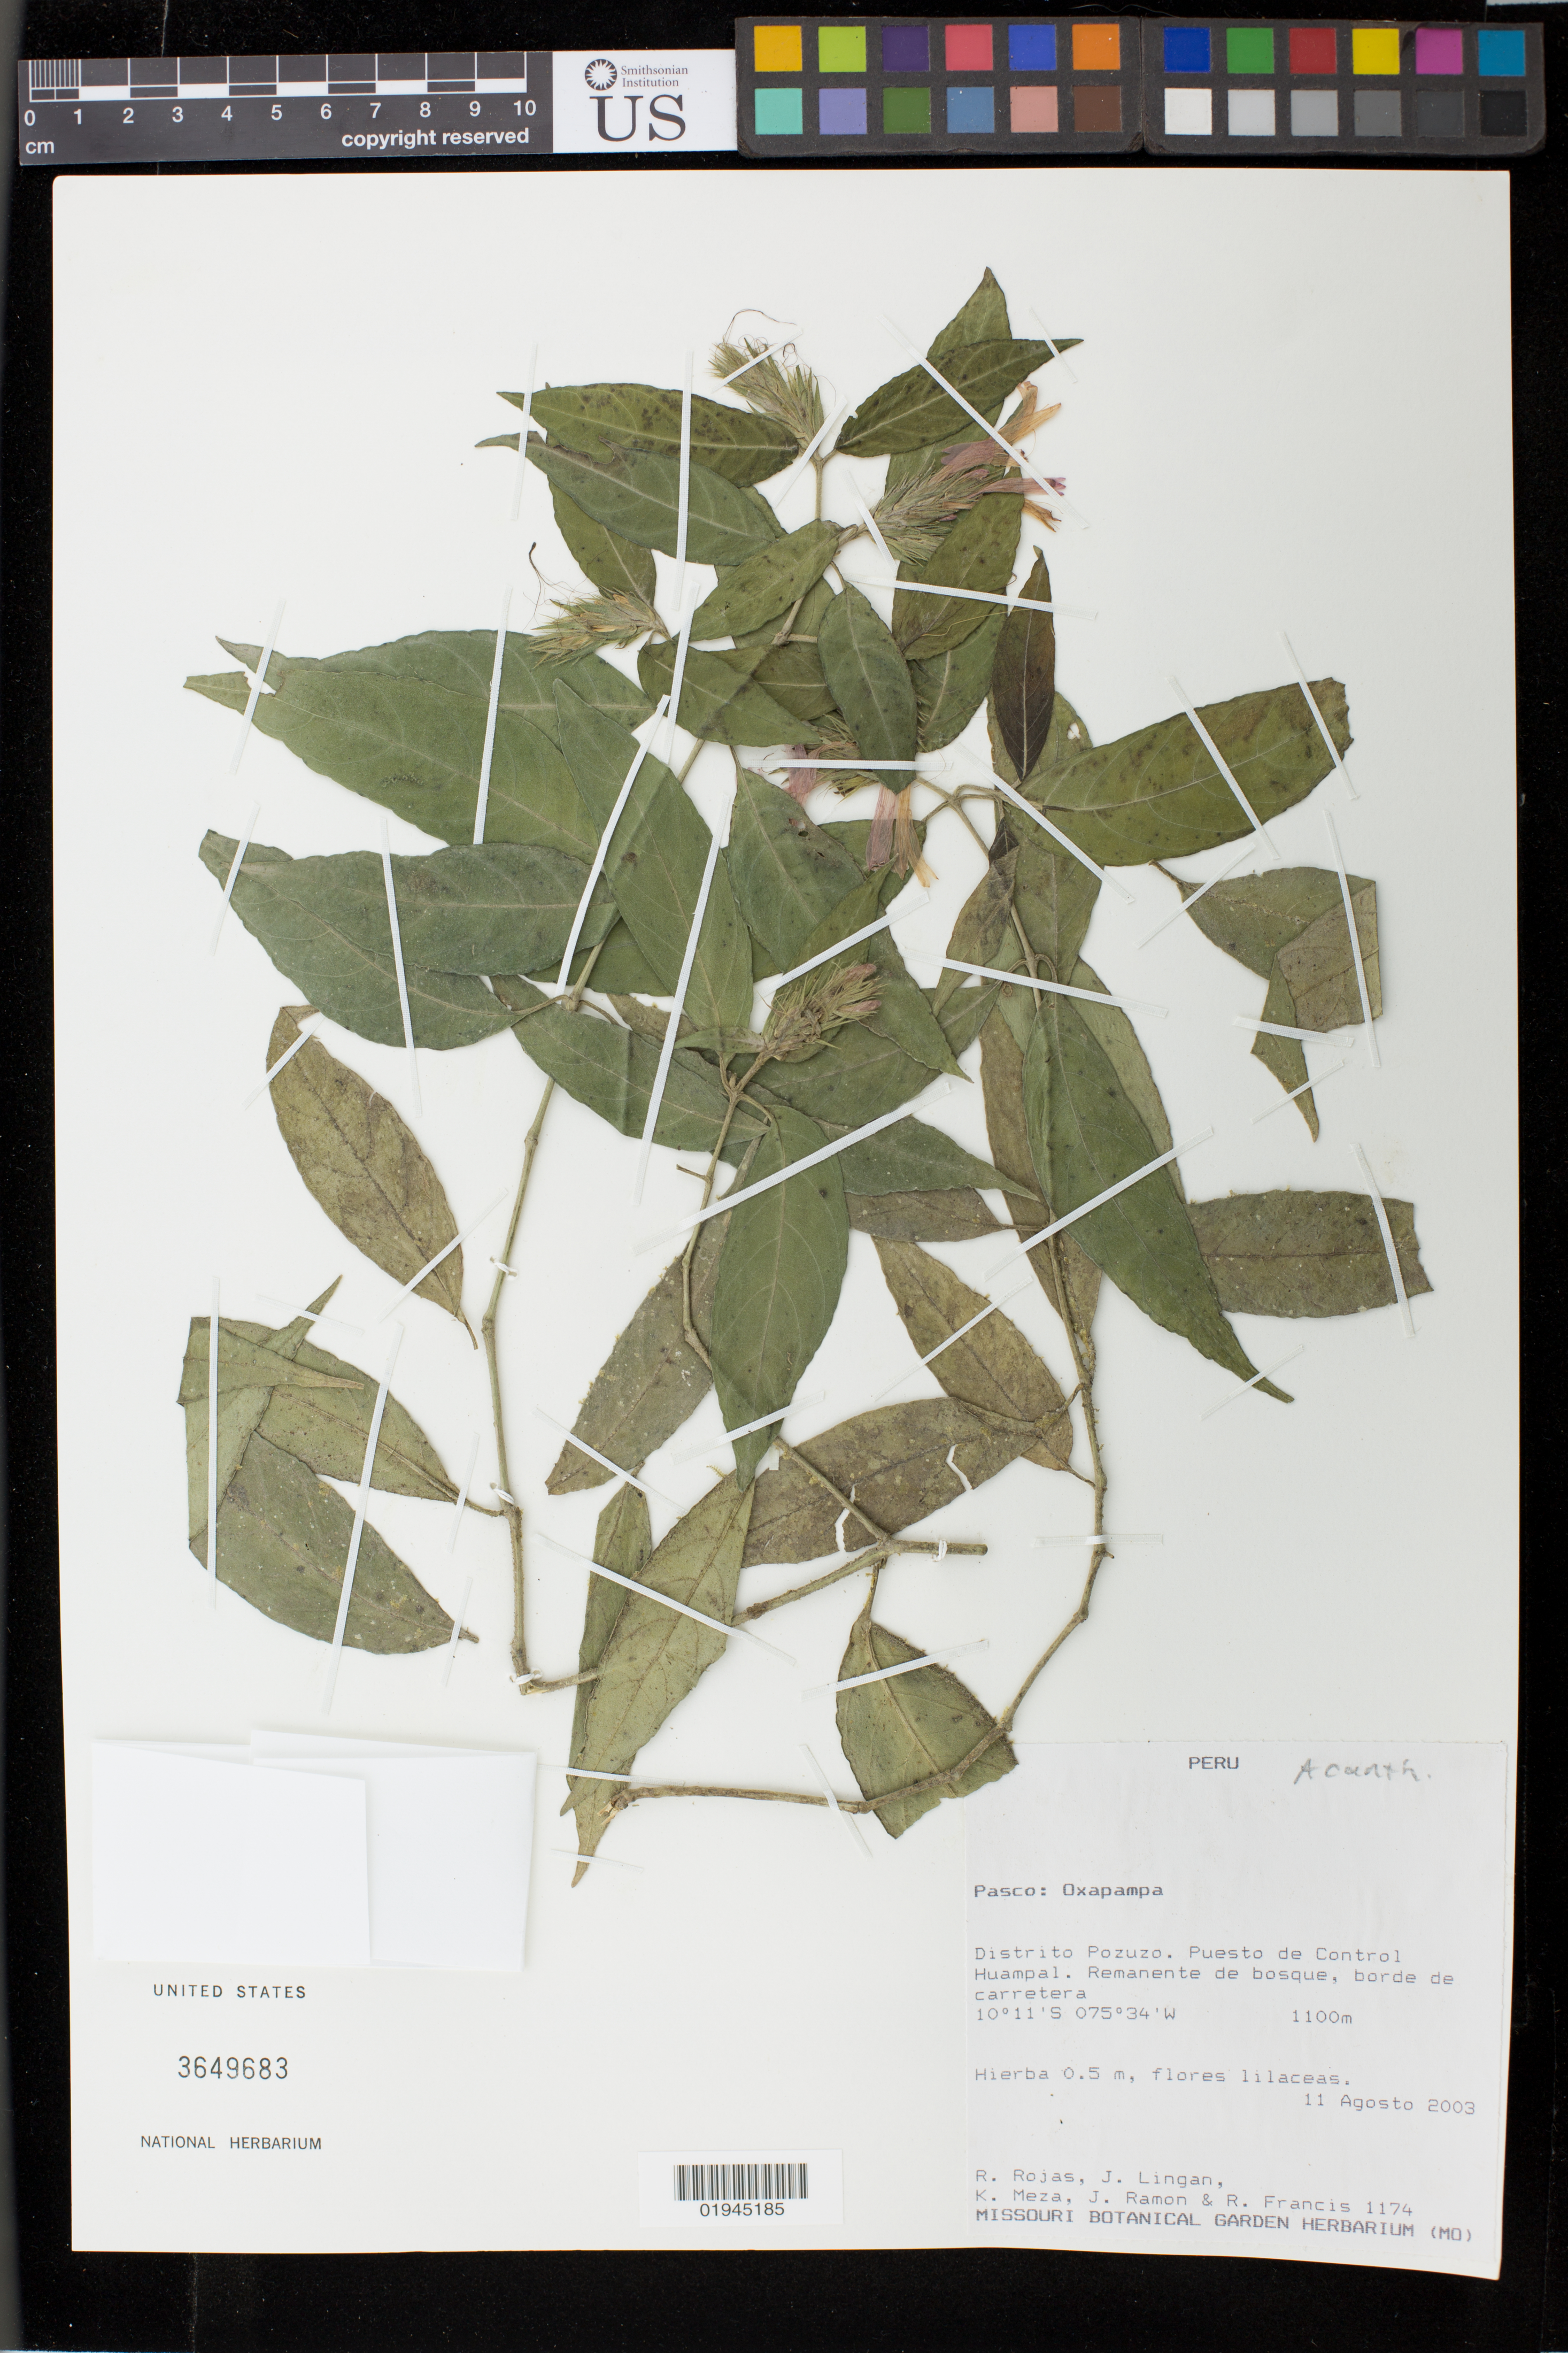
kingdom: Plantae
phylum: Tracheophyta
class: Magnoliopsida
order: Lamiales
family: Acanthaceae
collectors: R. Rojas & et al.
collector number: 1174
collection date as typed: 11 Aug 2003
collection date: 2003-08-11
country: Peru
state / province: Pasco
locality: Pasco: Oxapampa. Distrito Pozuzo, Puesto de Control Huampal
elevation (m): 1100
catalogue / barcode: US 3649683